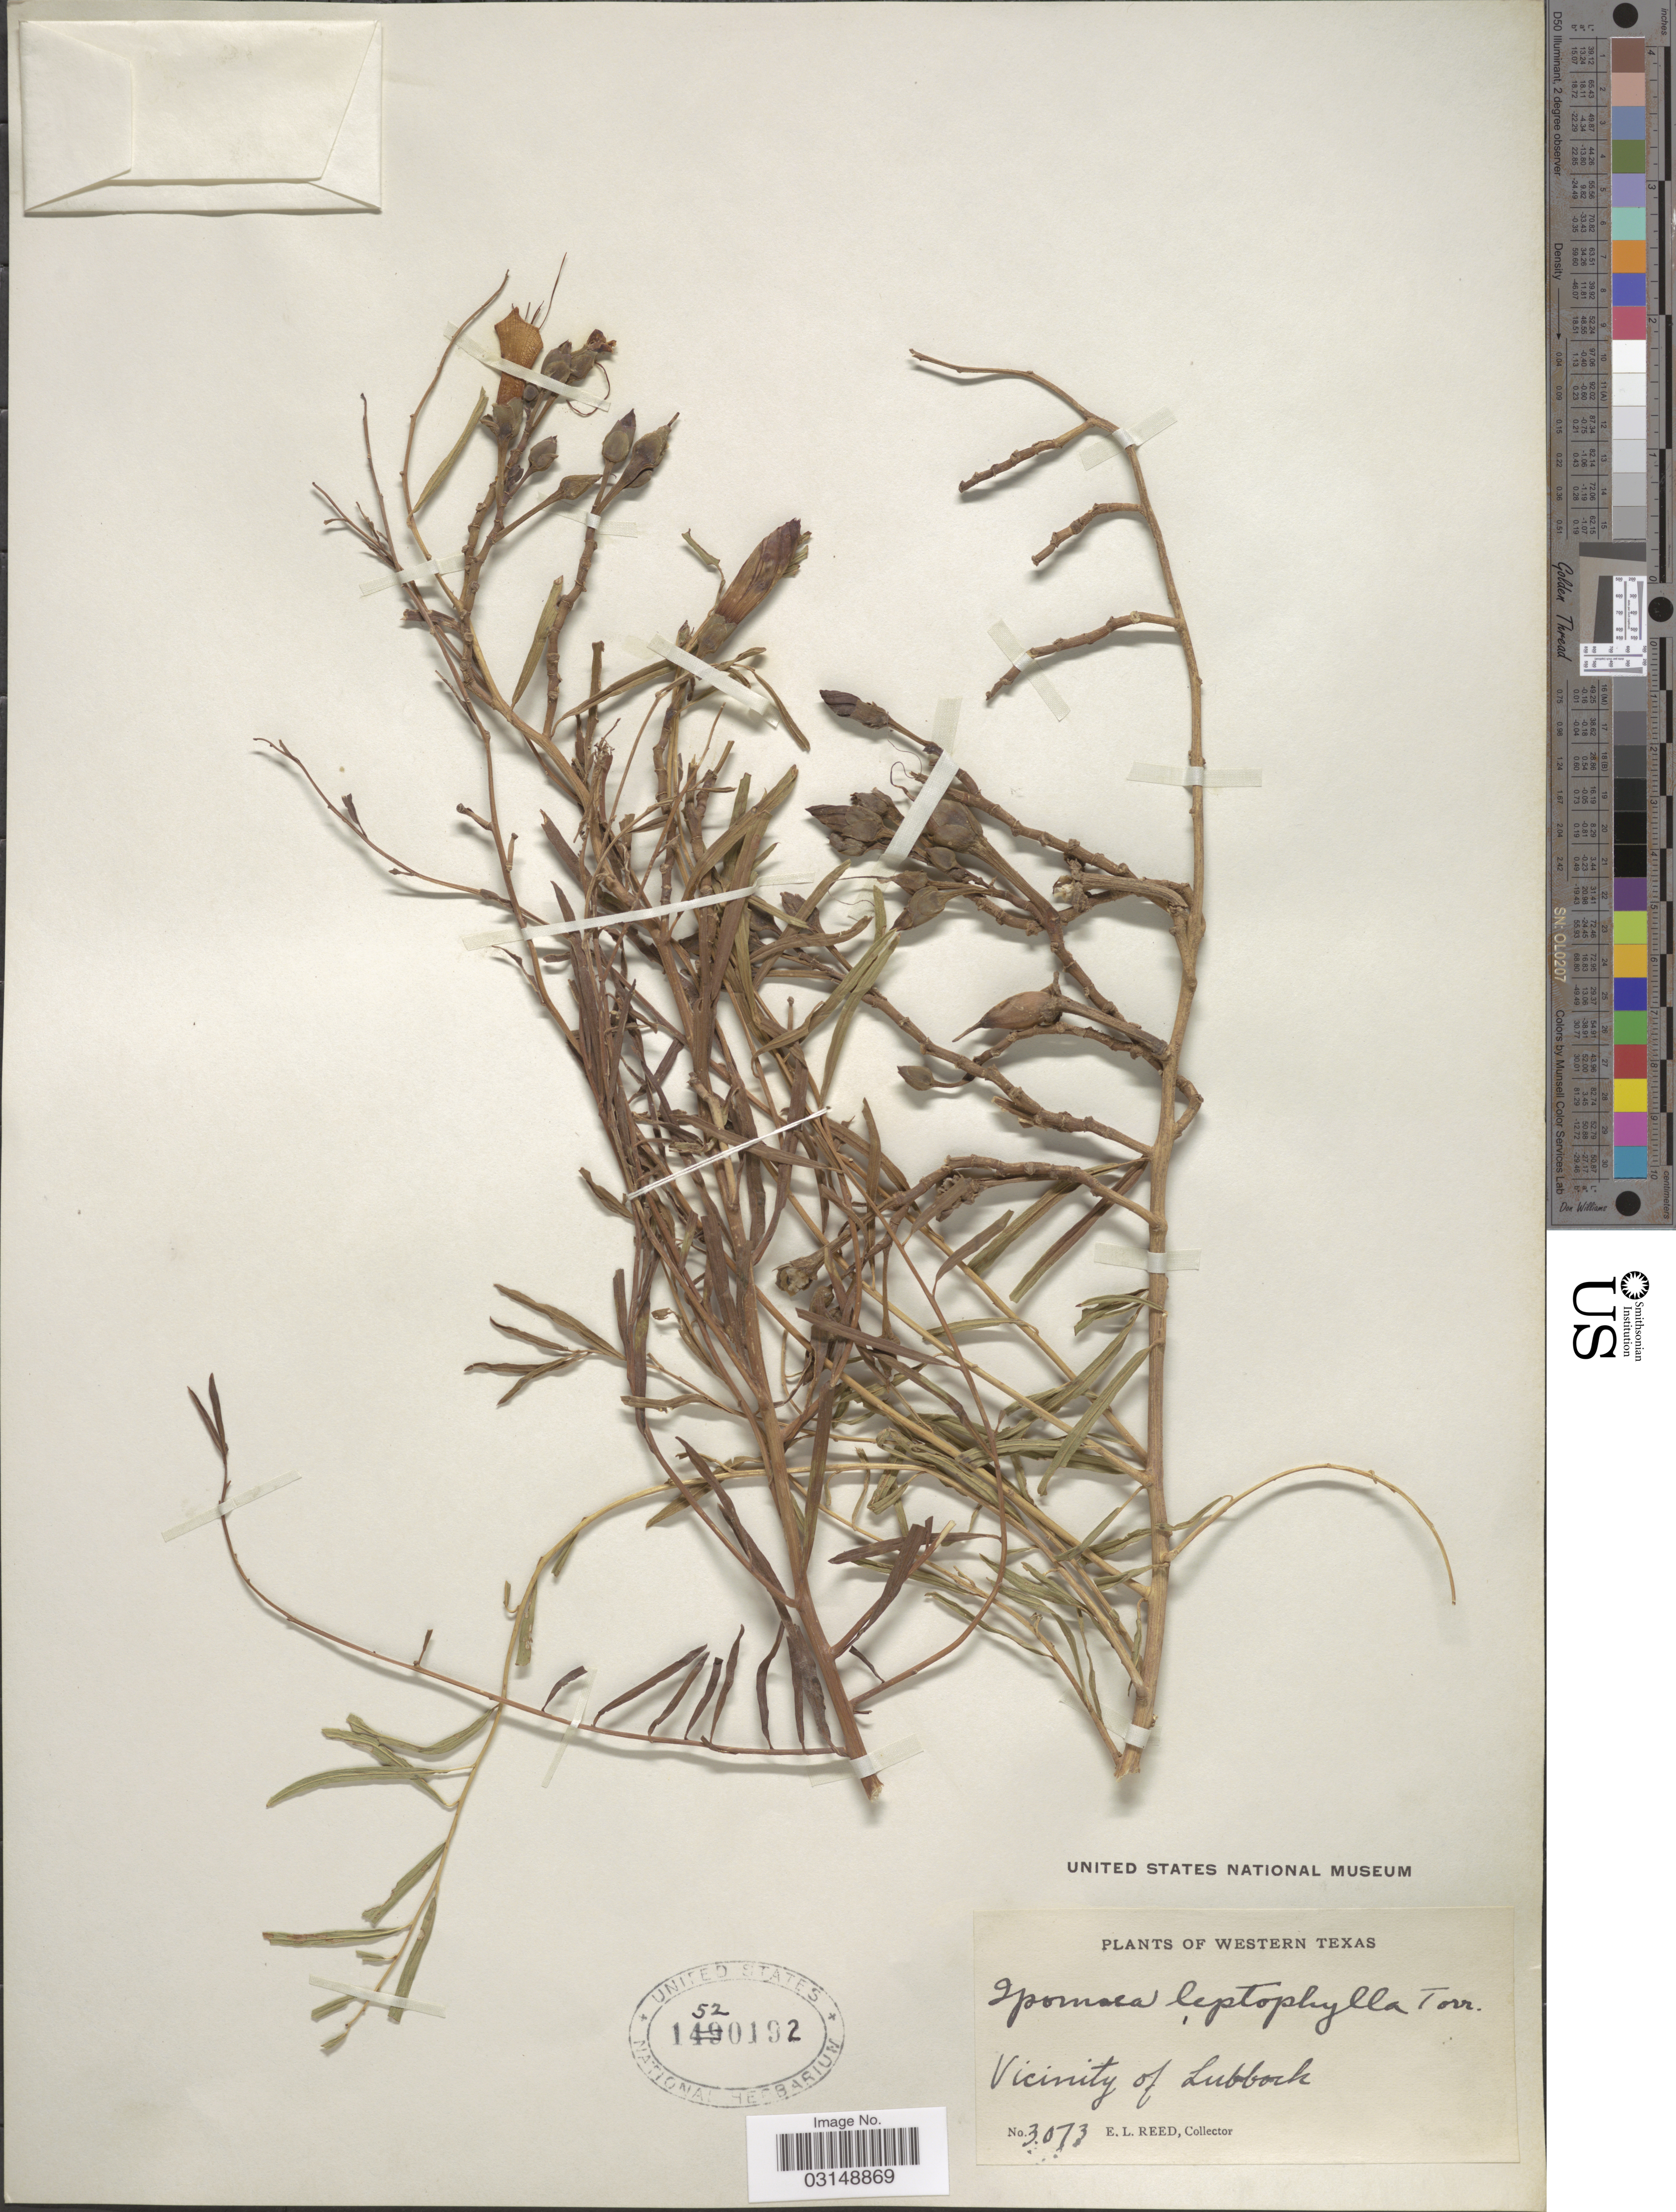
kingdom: Plantae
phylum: Tracheophyta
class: Magnoliopsida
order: Solanales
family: Convolvulaceae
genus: Ipomoea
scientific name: Ipomoea leptophylla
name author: Torr.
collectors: E. Reed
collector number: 3073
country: United States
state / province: Texas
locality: Western Texas. Vicinity of Lubbock.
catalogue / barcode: US 1520192